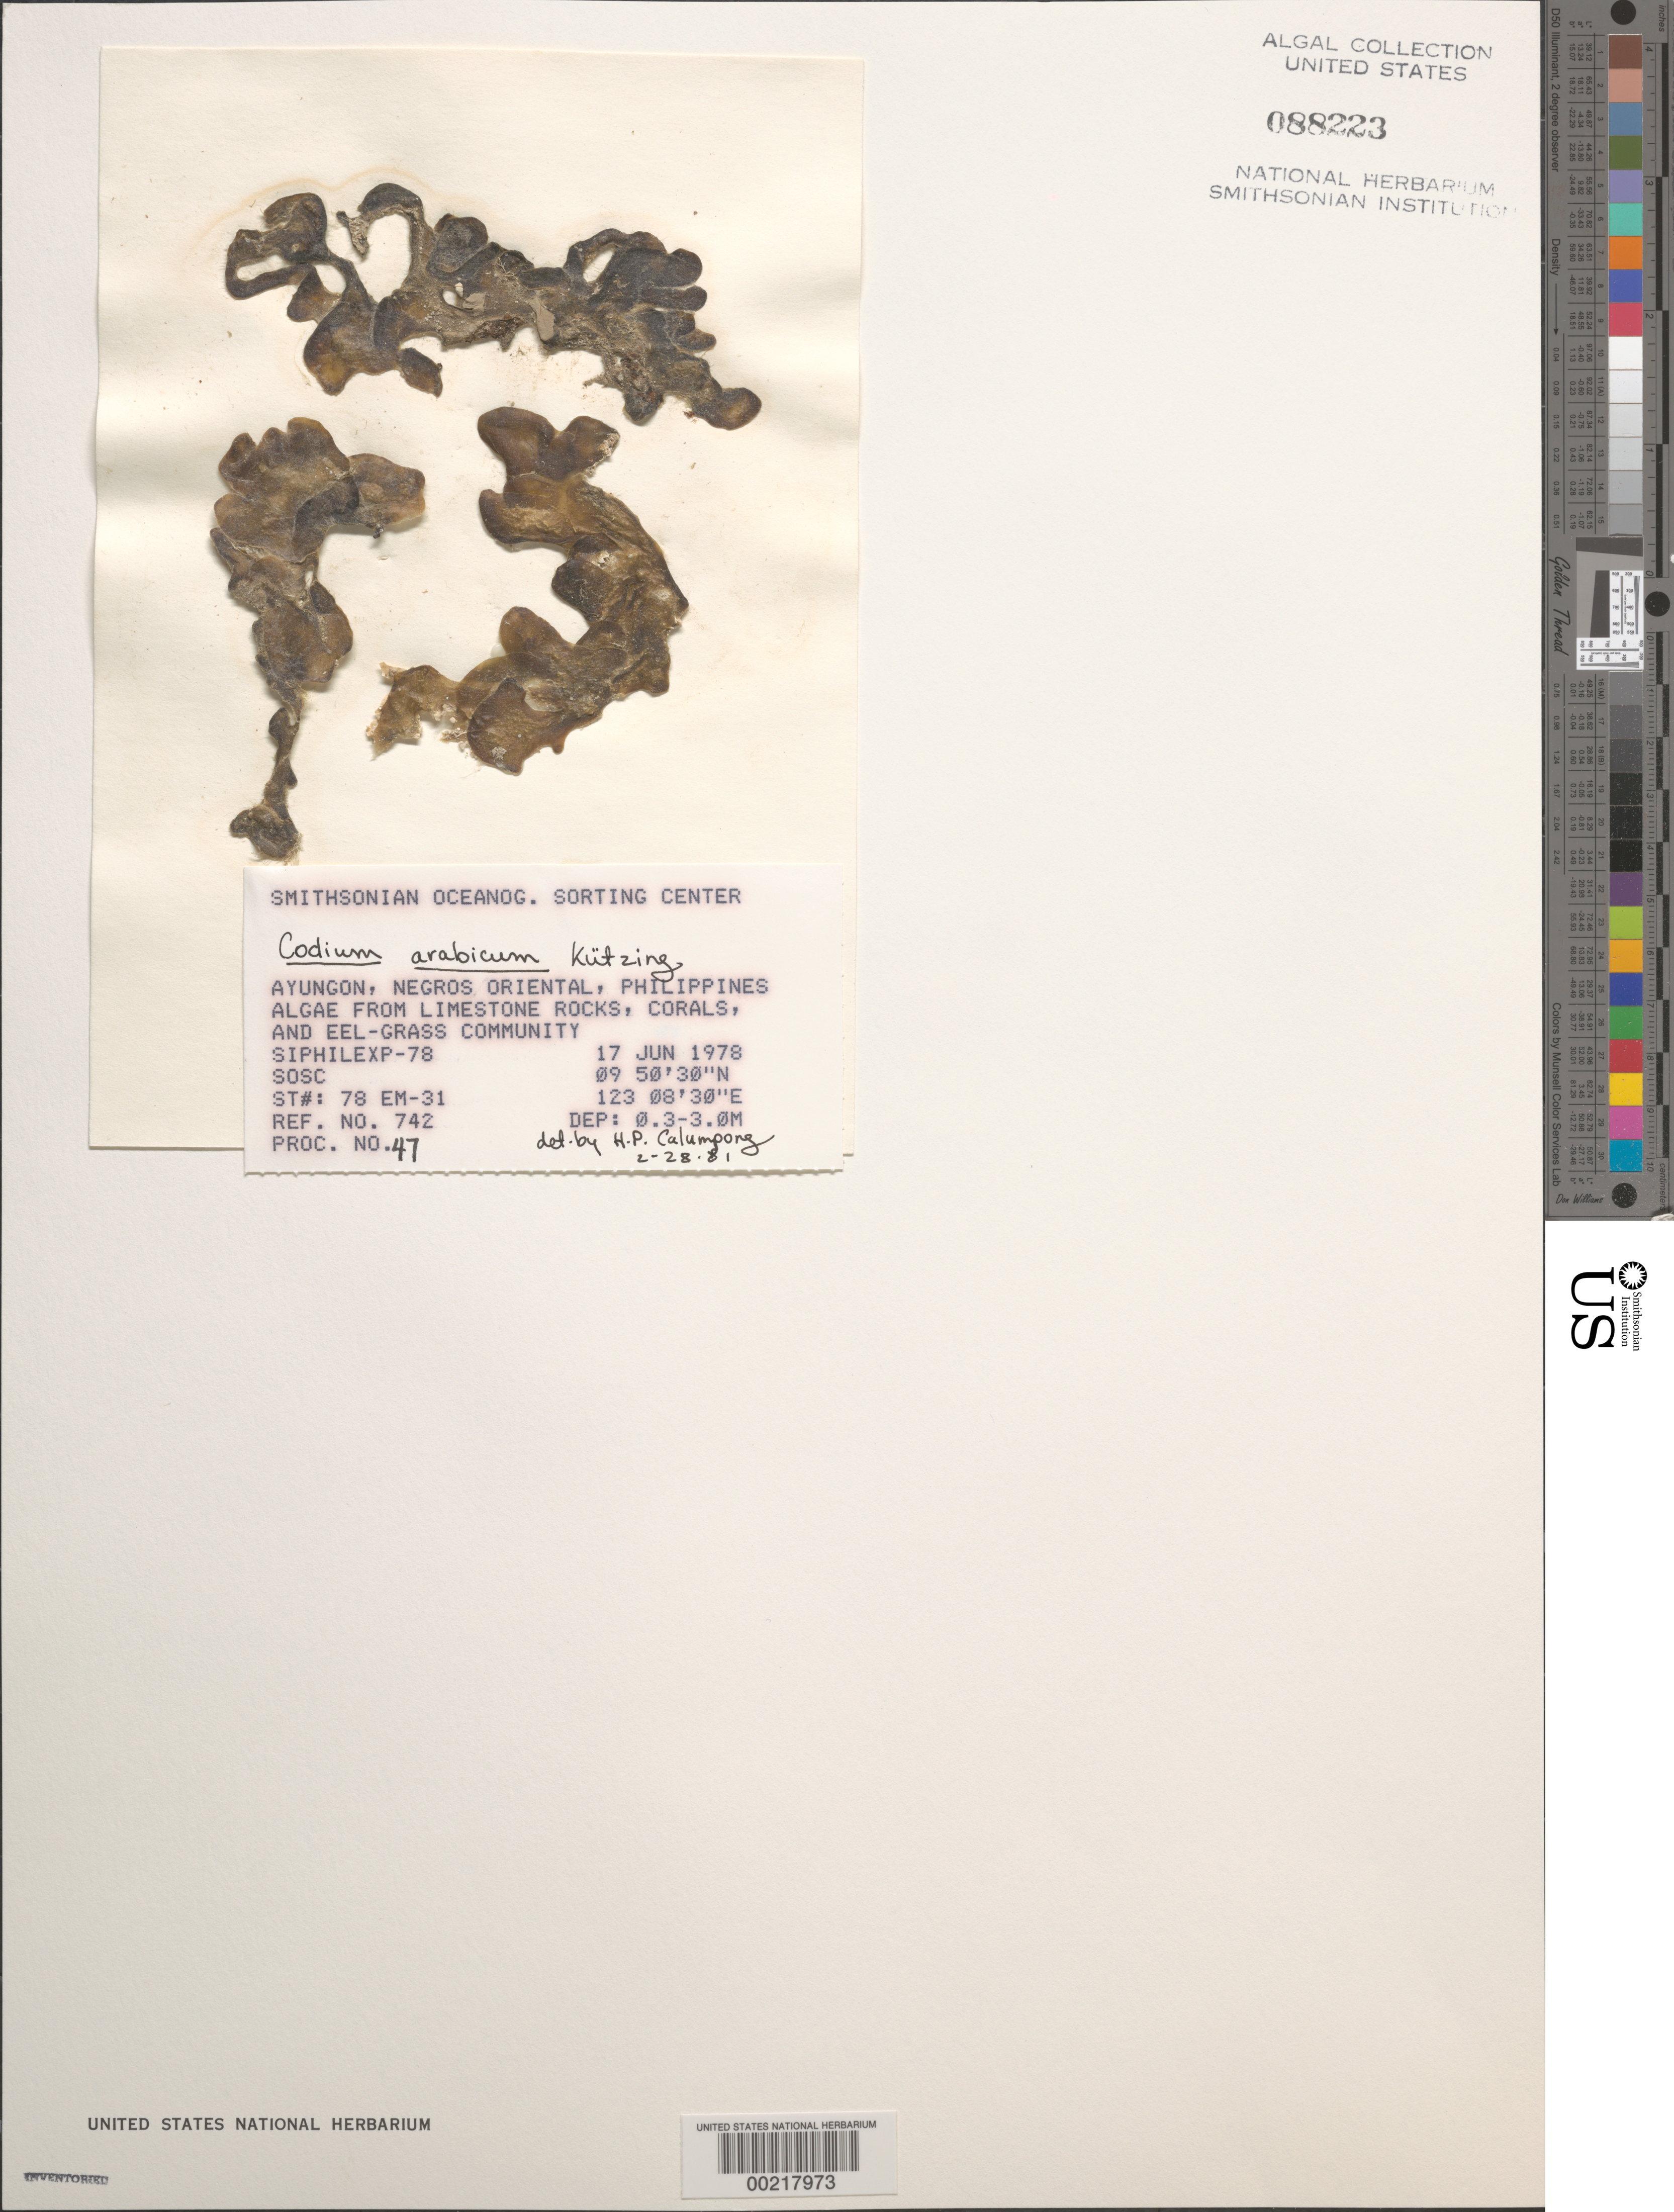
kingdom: Plantae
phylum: Chlorophyta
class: Ulvophyceae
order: Bryopsidales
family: Codiaceae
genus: Codium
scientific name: Codium arabicum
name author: Kütz.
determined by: Calumpong, H. P.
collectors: SOSC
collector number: Station 78 Em-31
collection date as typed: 17 Jun 1978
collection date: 1978-06-17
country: Philippines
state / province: Central Visayas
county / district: Negros Oriental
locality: Ayungon, negros oriental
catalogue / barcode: US 88223